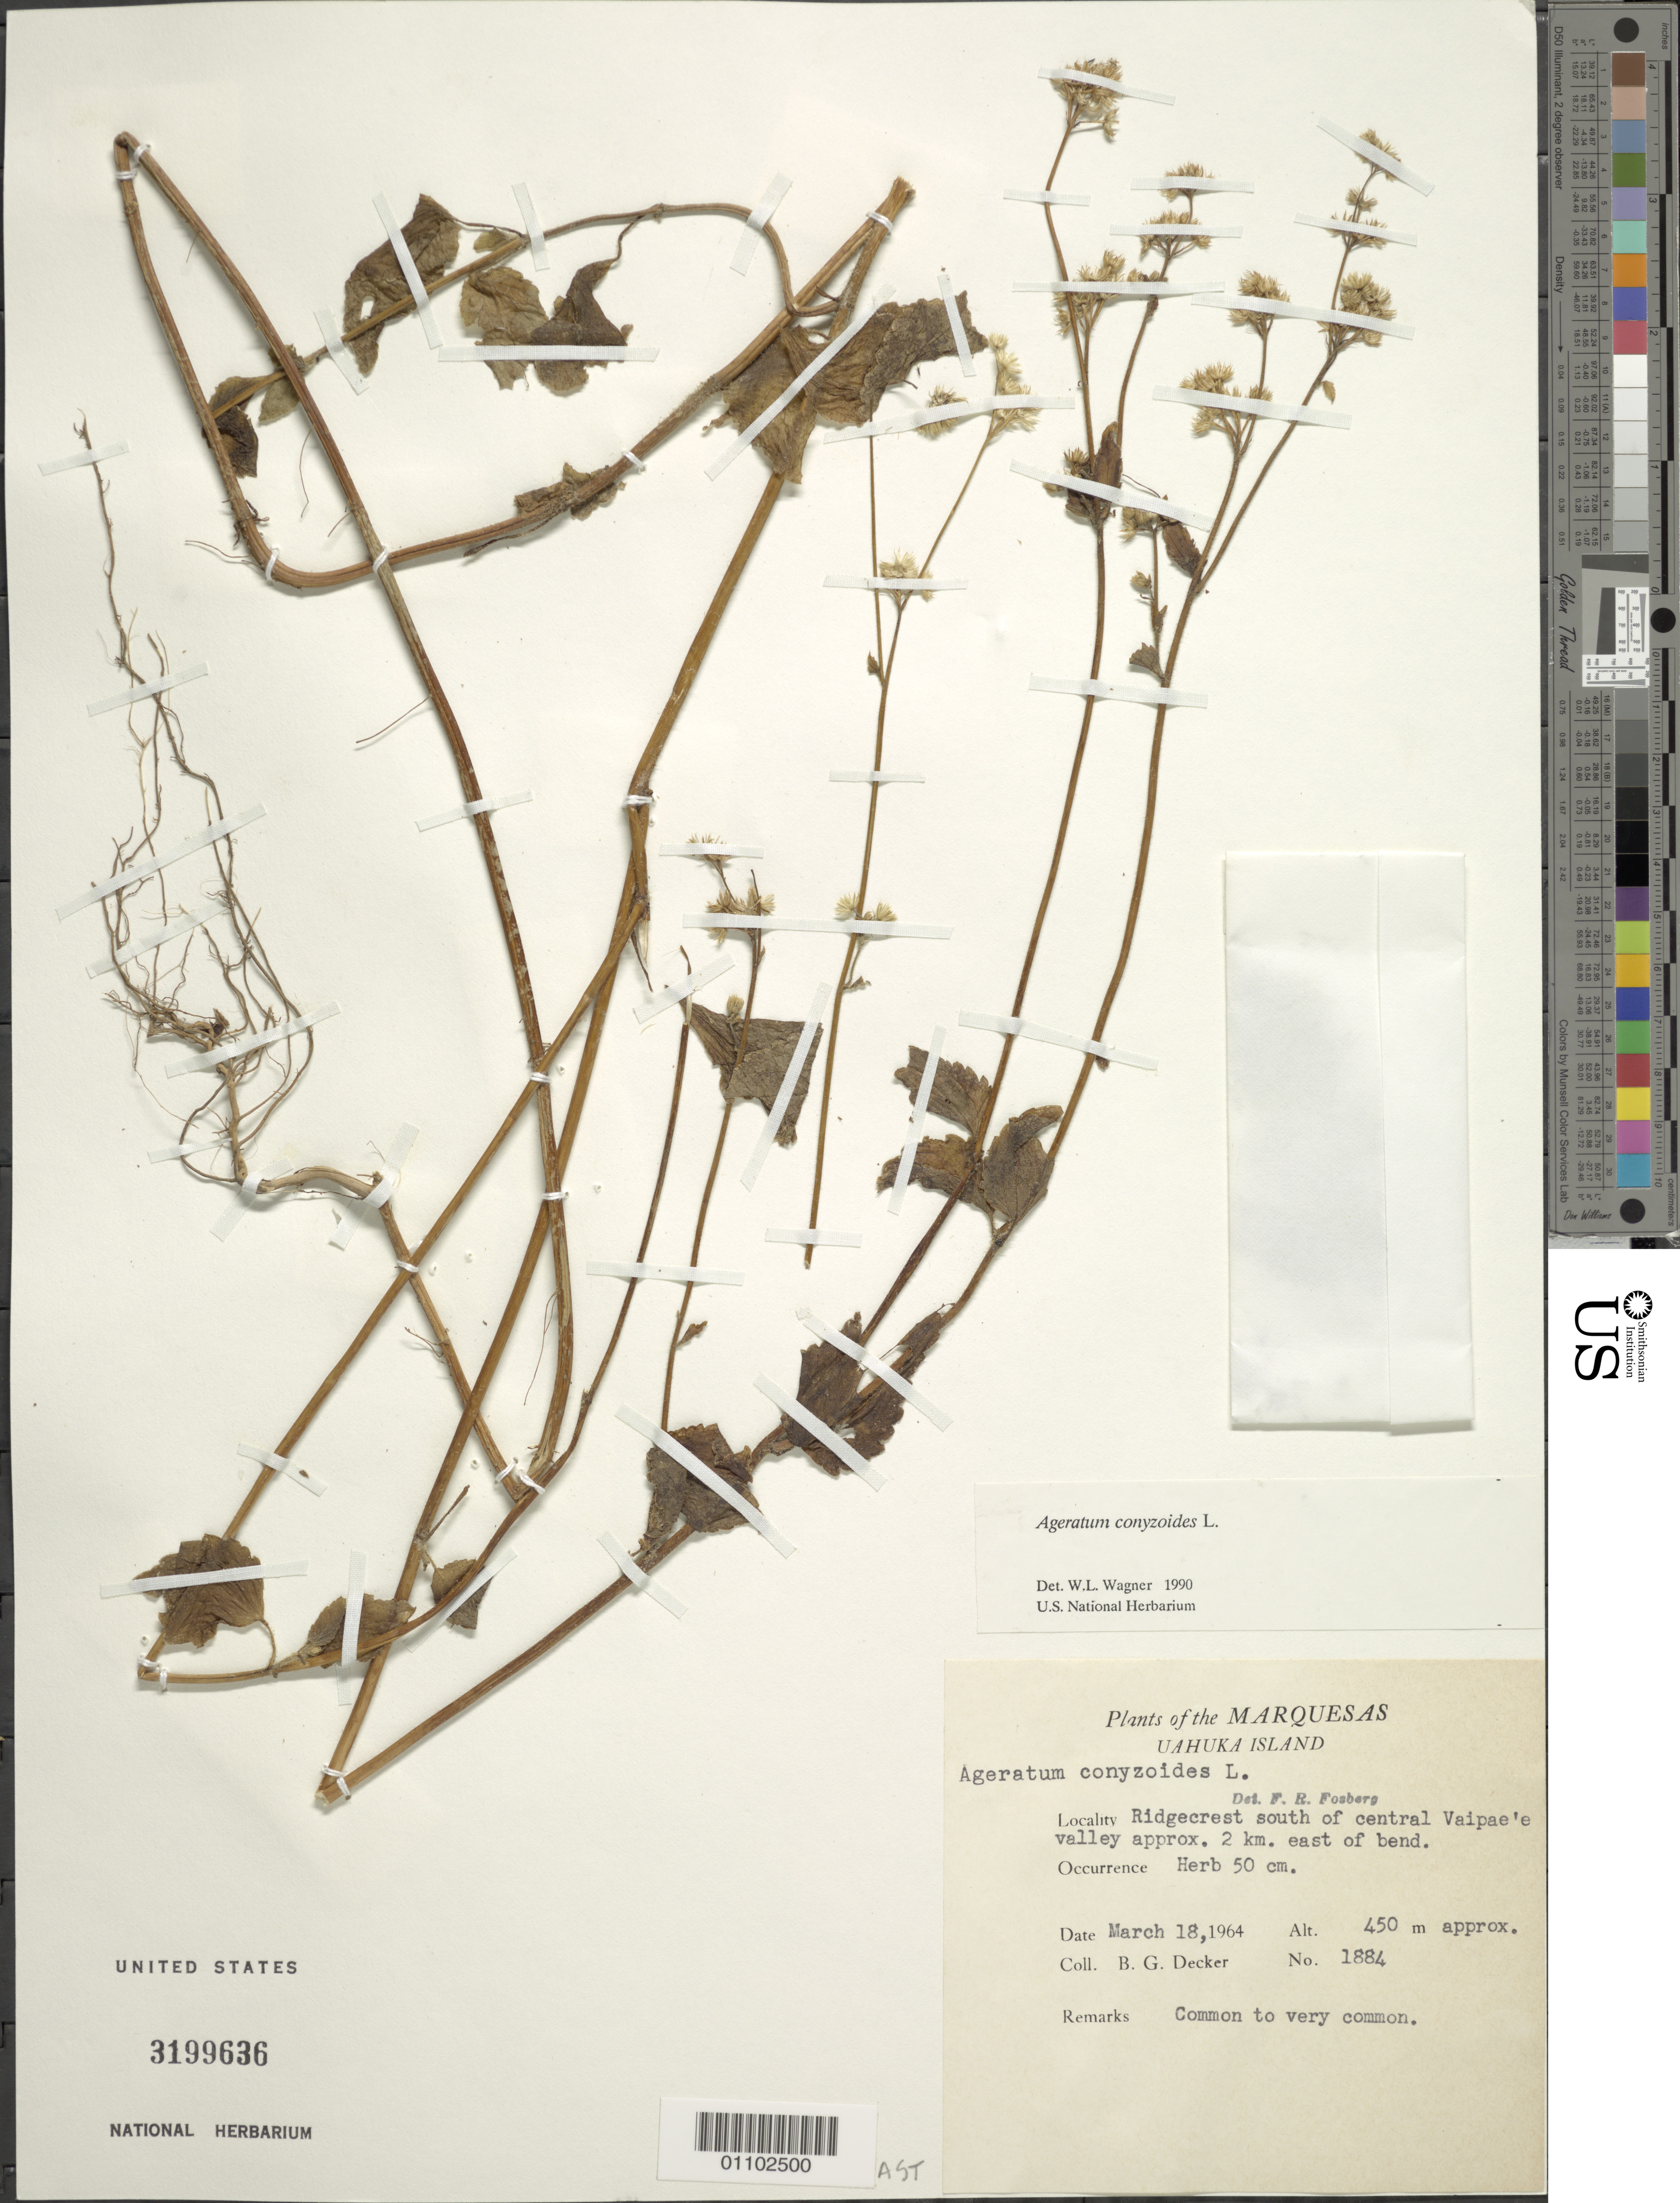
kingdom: Plantae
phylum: Tracheophyta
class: Magnoliopsida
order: Asterales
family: Asteraceae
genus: Ageratum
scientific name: Ageratum conyzoides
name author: L.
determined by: Wagner, W. L., (BOT), Smithsonian Institution - National Museum of Natural History (UNITED STATES)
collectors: B. G. Decker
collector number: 1884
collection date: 1964-03-18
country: French Polynesia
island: Ua Huka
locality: ridgecrest S of central Vaipae'e Valley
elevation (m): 450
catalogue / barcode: US 3199636